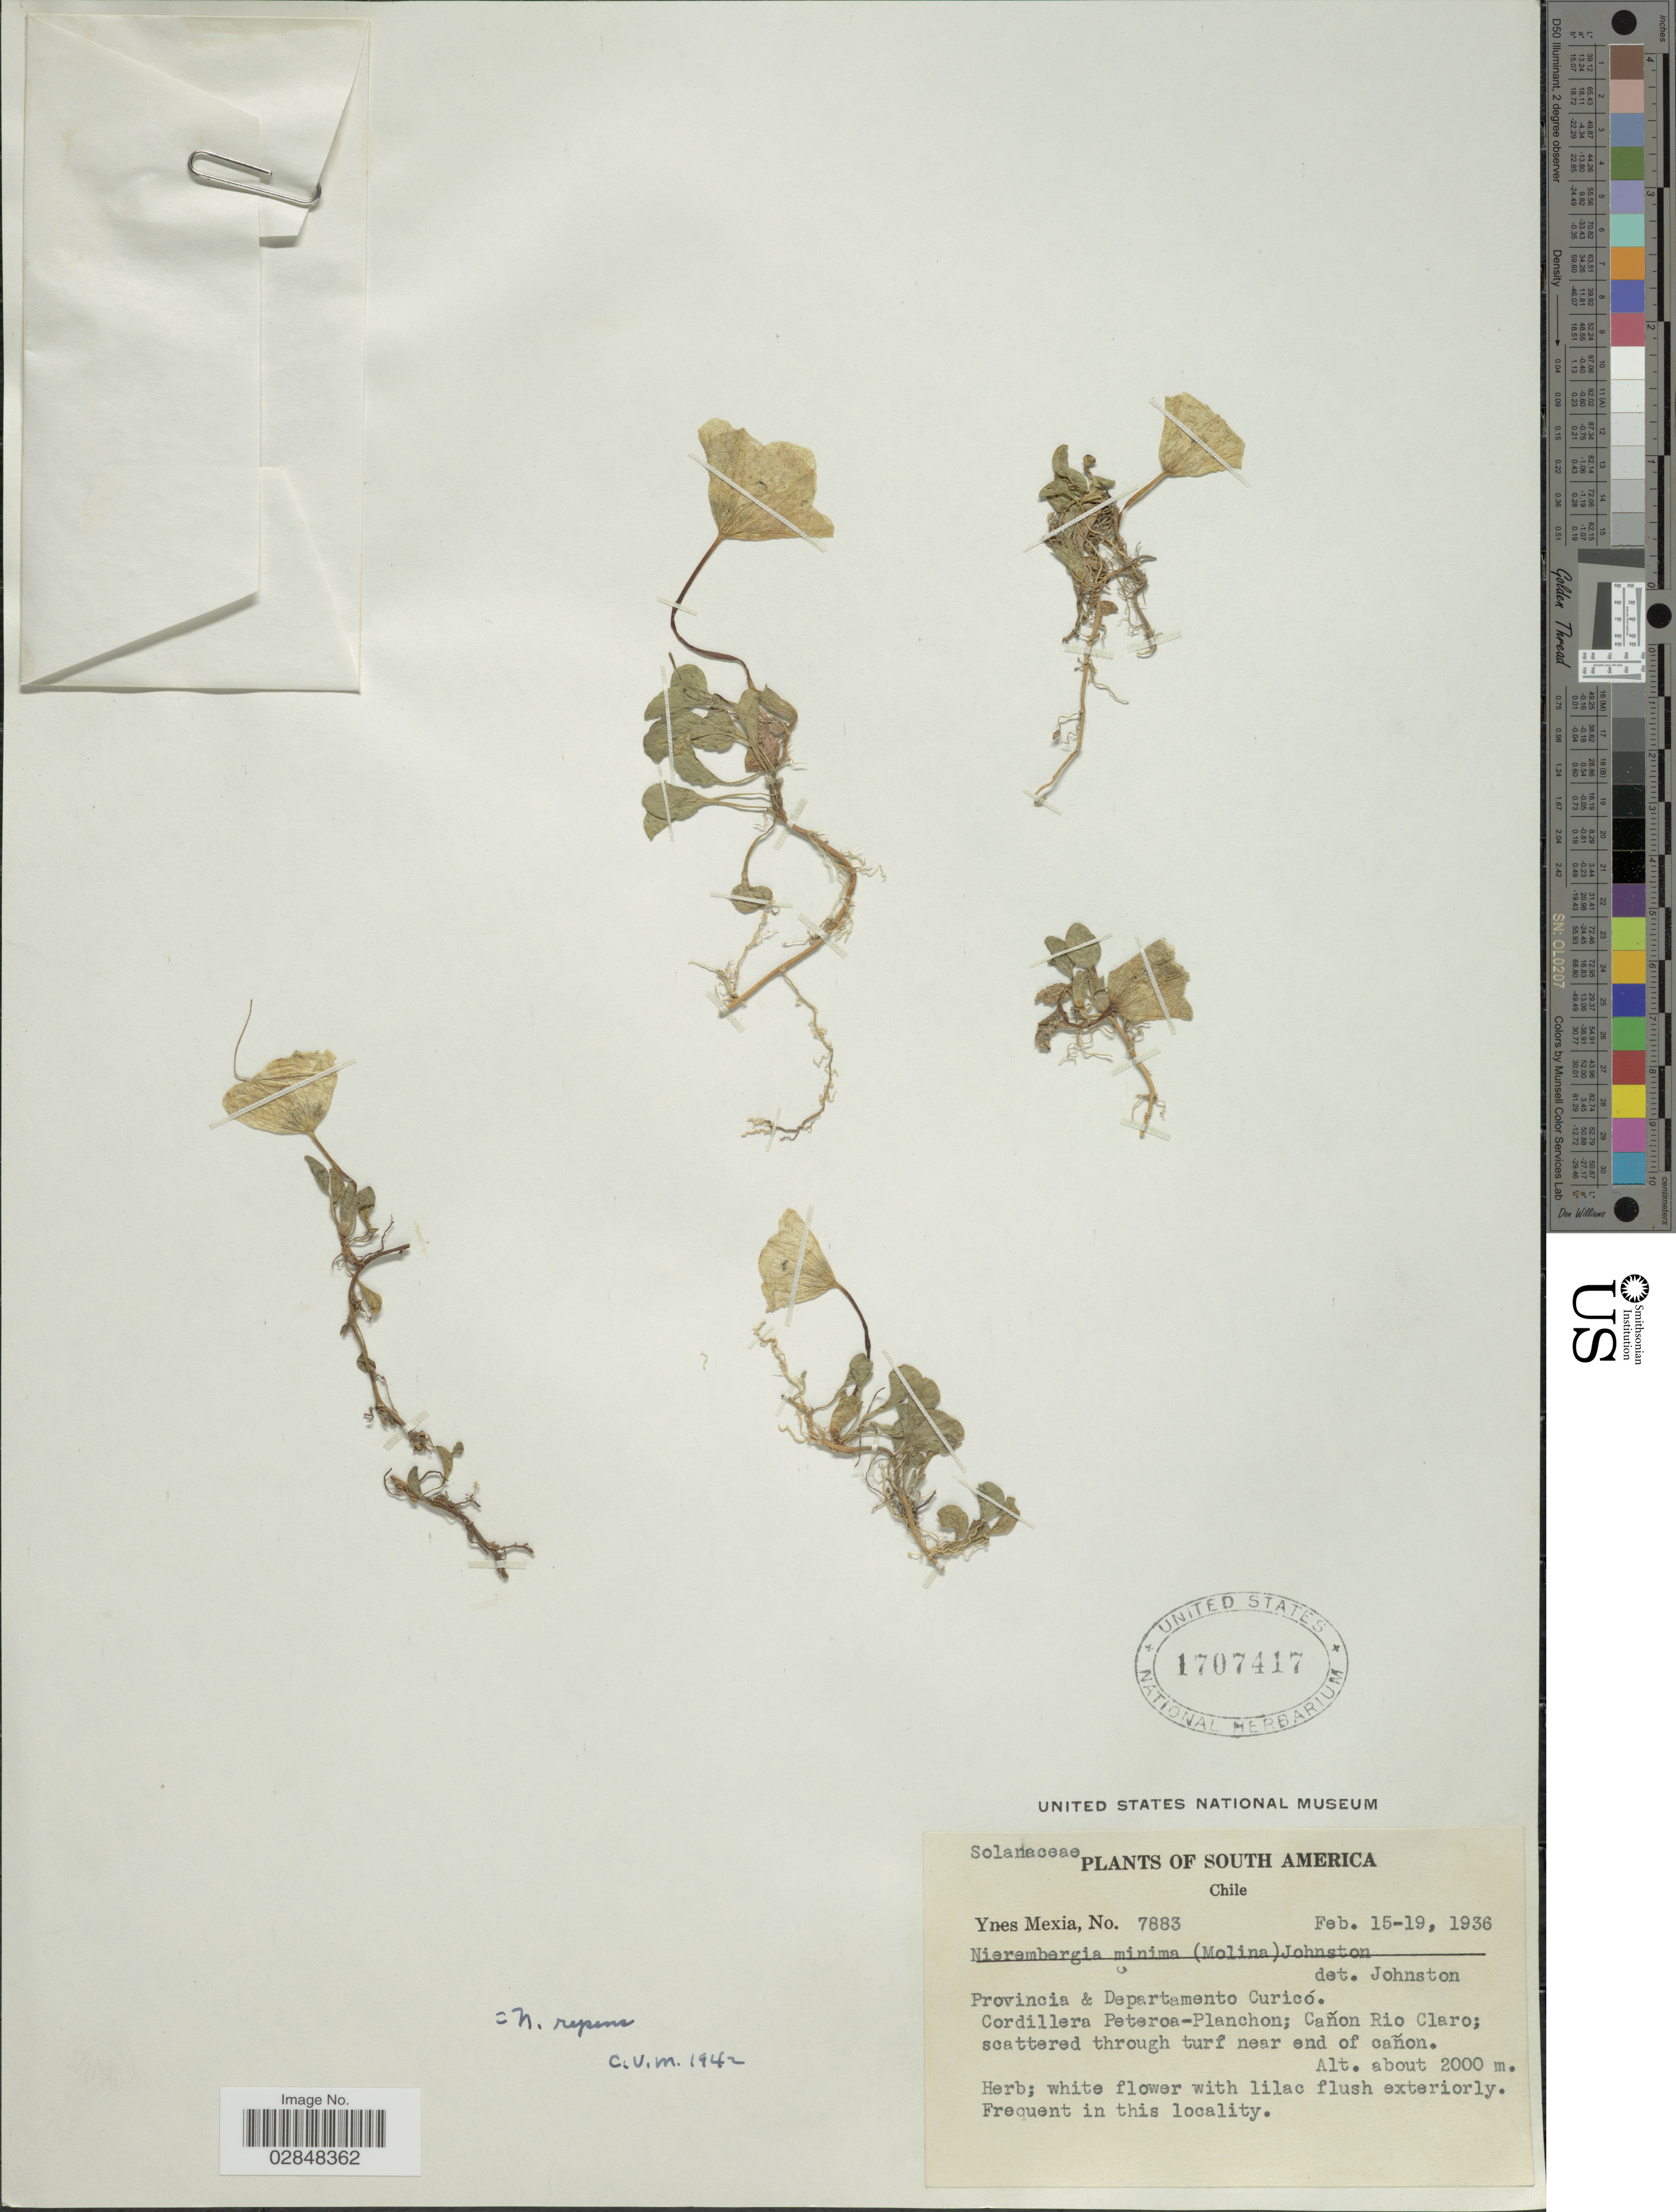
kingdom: Plantae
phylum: Tracheophyta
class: Magnoliopsida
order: Solanales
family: Solanaceae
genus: Nierembergia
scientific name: Nierembergia repens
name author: Ruiz & Pav.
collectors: Y. Mexia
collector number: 7883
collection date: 1936-02-15/1936-02-19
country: Chile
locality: Provincia & Departamento Curicó. Cordillera Peteroa-Planchon; Cañon Rio Claro.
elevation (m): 2000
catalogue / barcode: US 1707417